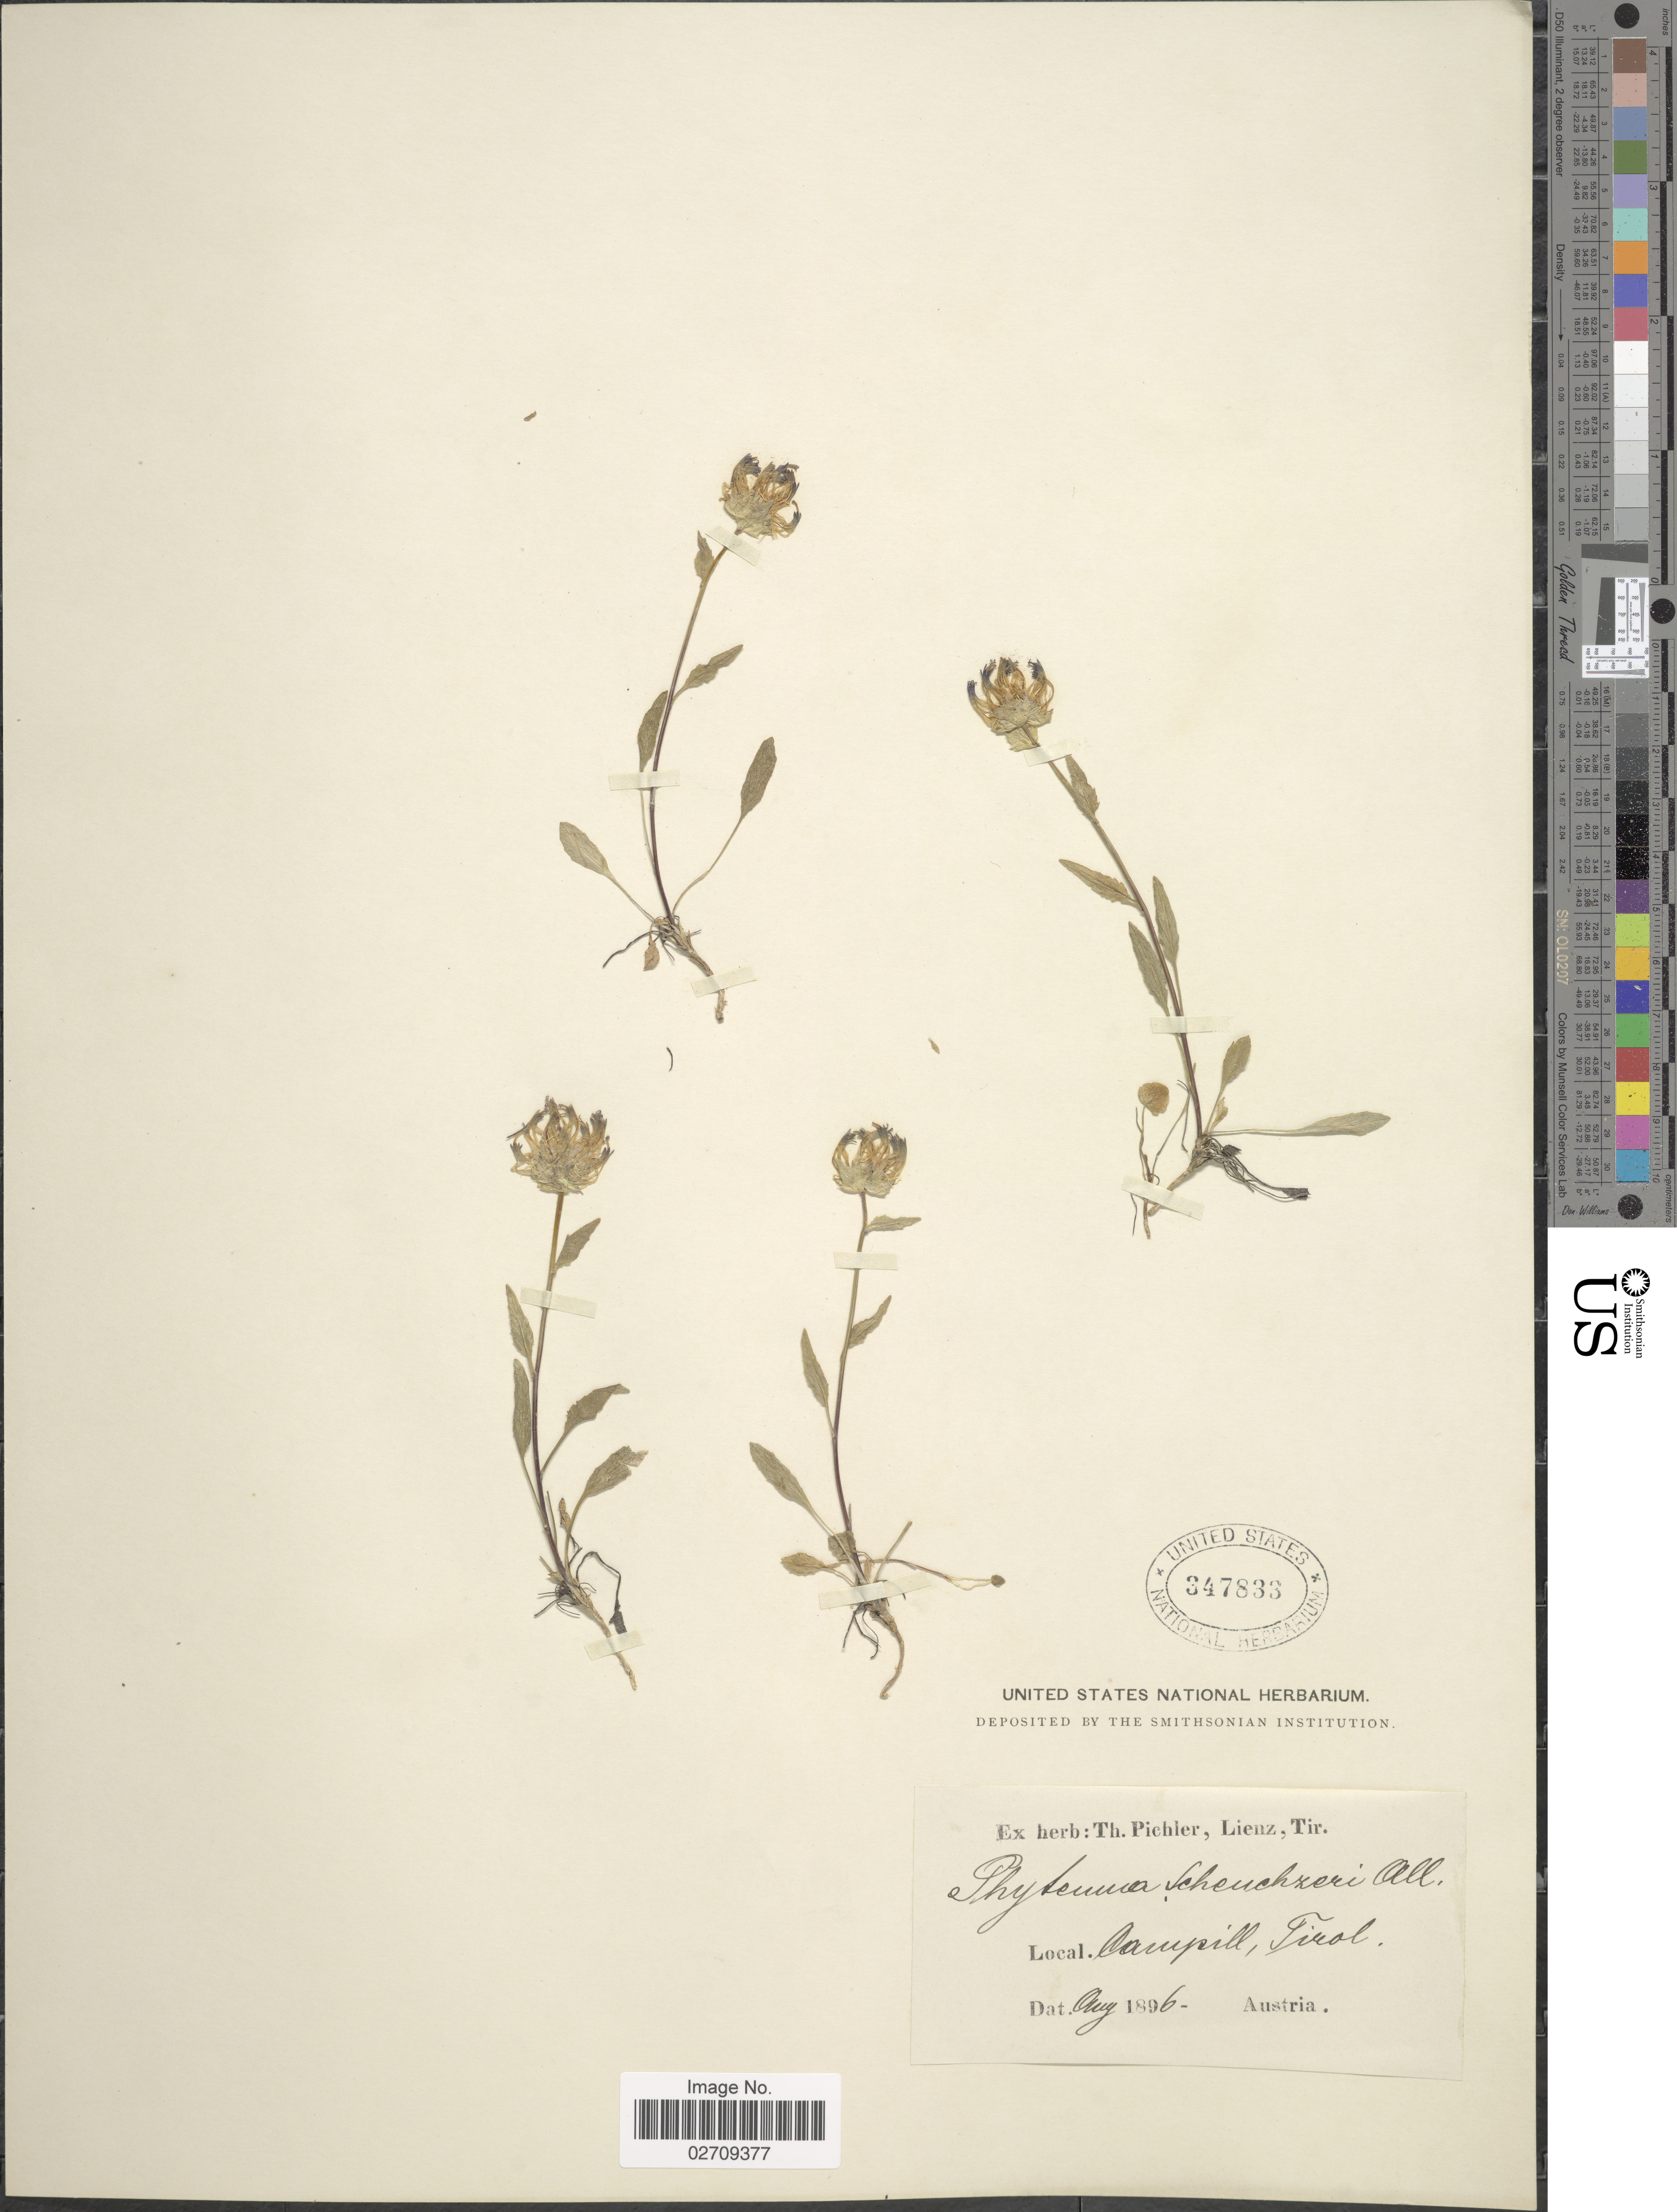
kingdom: Plantae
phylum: Tracheophyta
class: Magnoliopsida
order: Asterales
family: Campanulaceae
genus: Phyteuma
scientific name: Phyteuma scheuchzeri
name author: All.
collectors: ex herb. T. Pichler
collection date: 1896-08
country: Austria / Italy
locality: Campill, Tirol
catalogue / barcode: US 347833